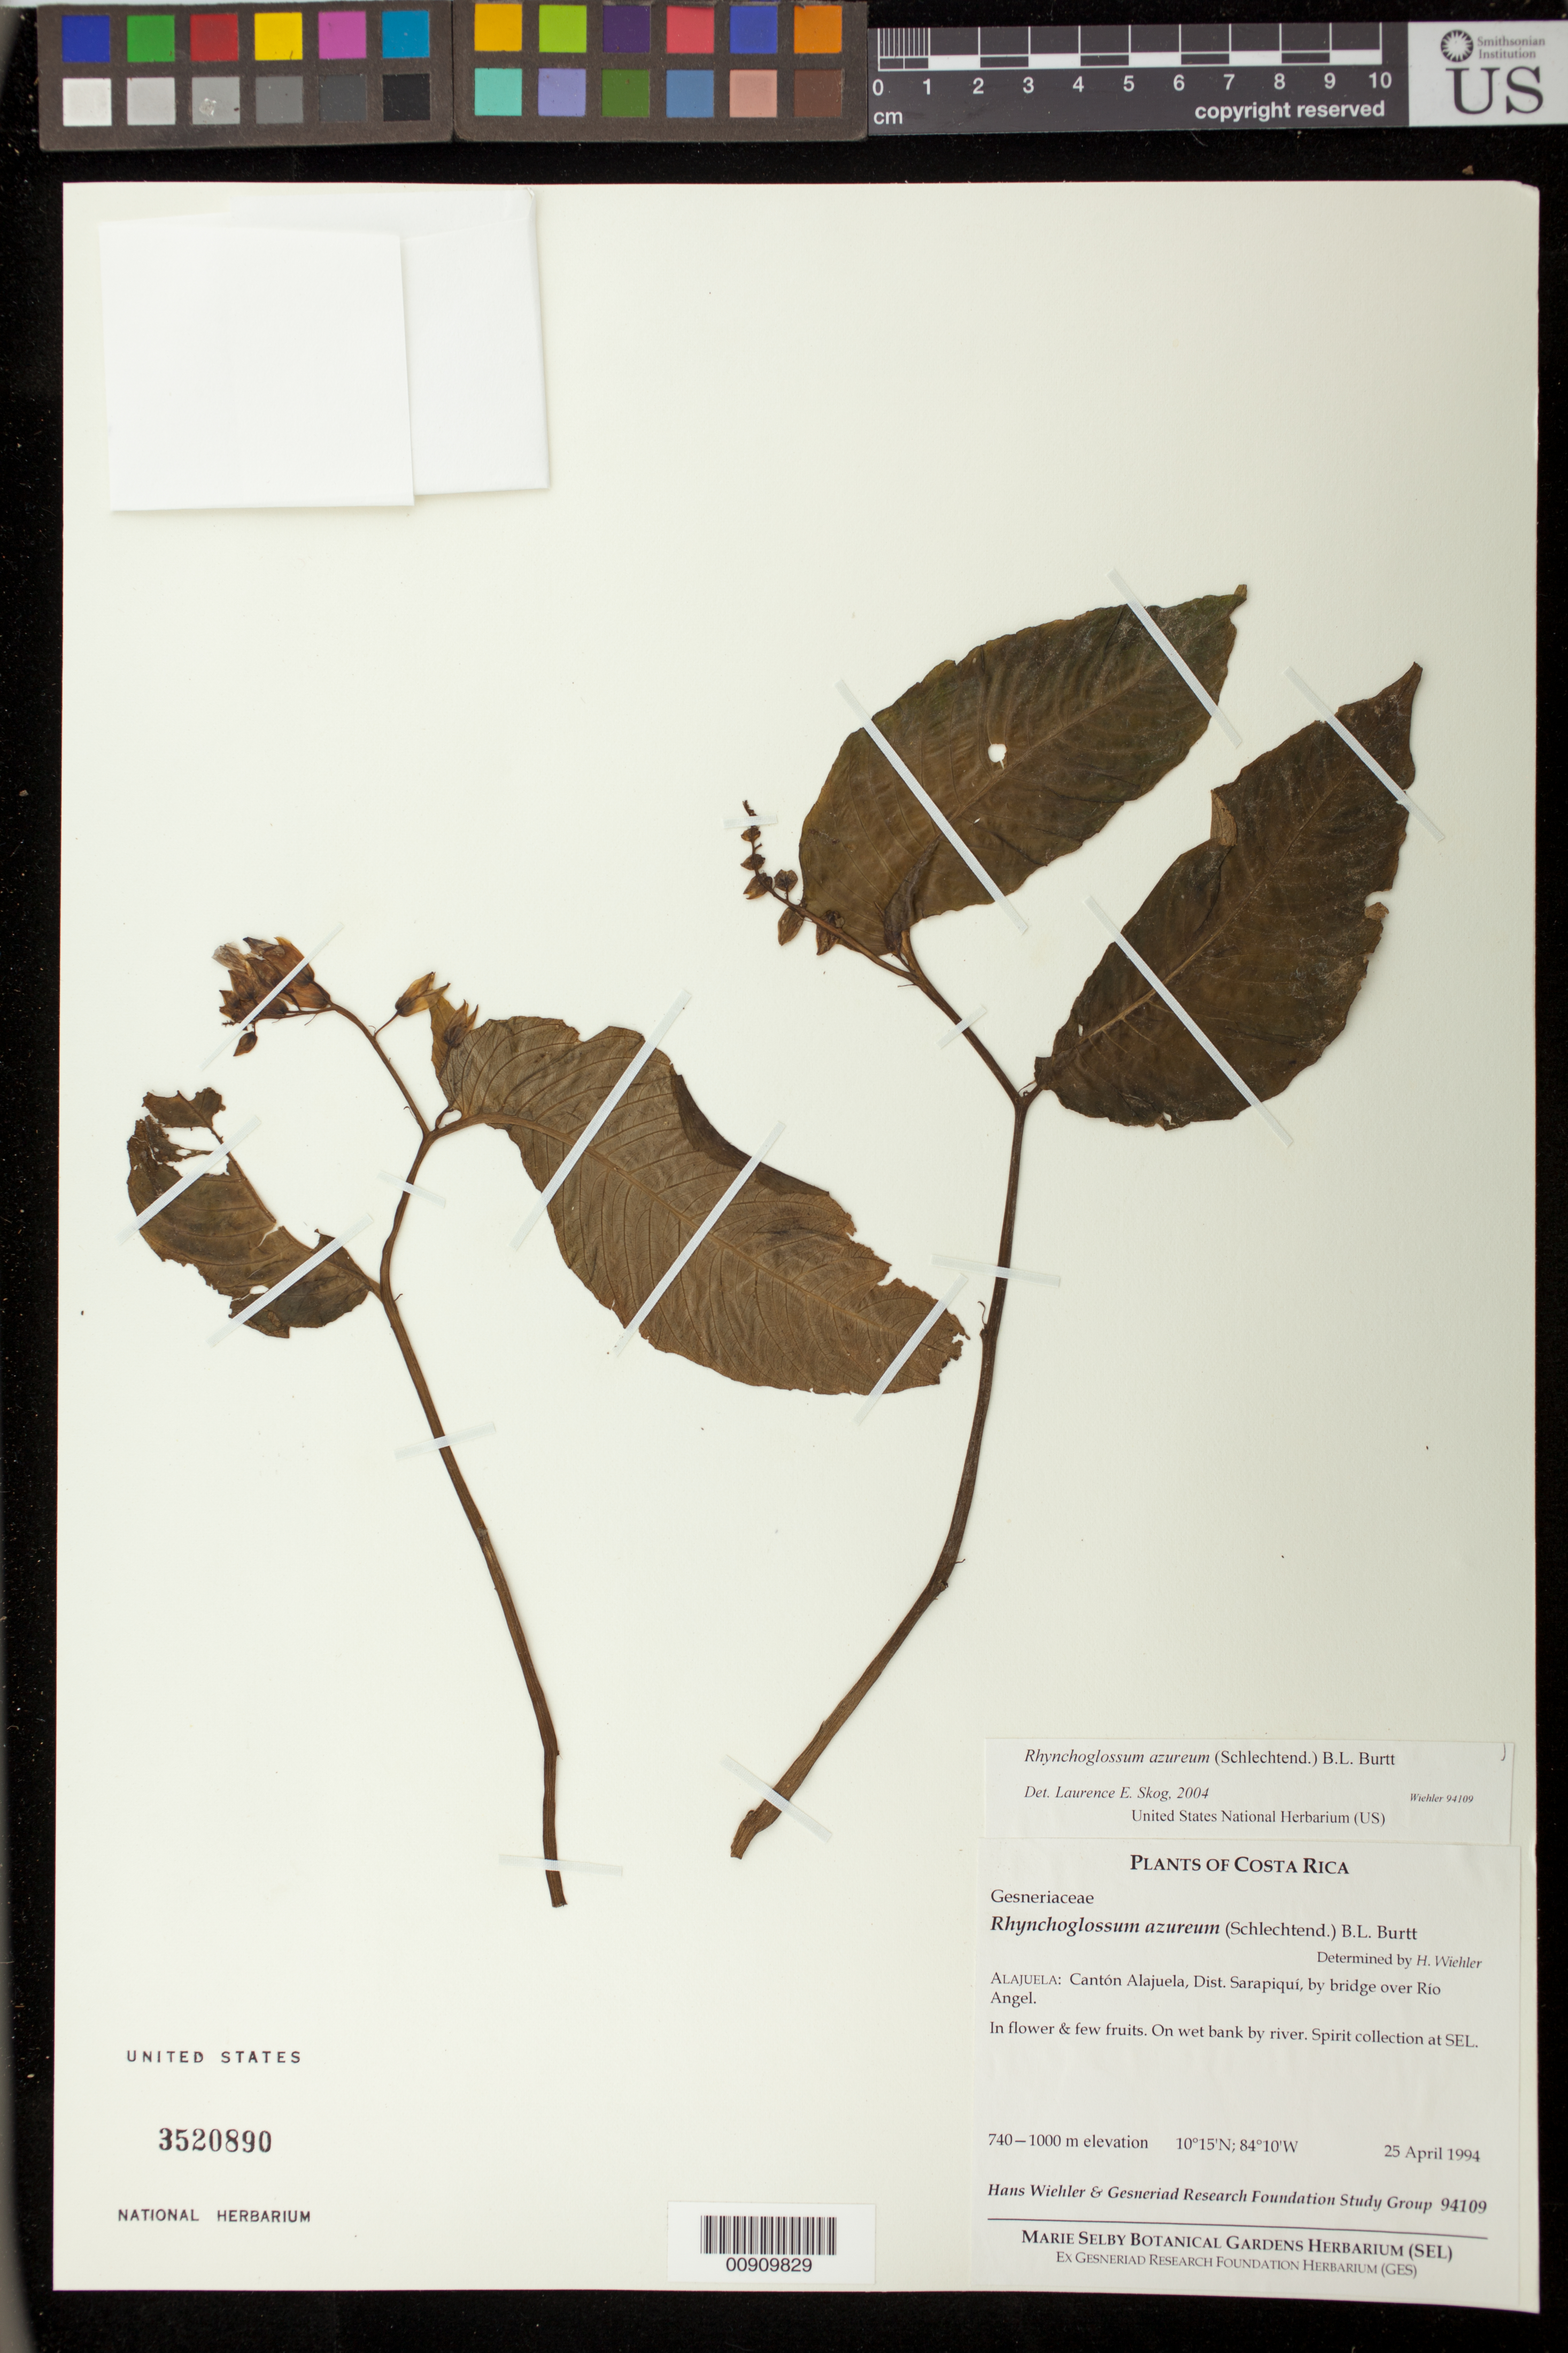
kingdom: Plantae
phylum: Tracheophyta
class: Magnoliopsida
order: Lamiales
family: Gesneriaceae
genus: Rhynchoglossum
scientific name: Rhynchoglossum azureum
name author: (Schltdl.) B.L. Burtt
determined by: Skog, Laurence E.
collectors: H. J. Wiehler & GRF Study Group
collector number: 94109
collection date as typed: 25 Apr 1994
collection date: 1994-04-25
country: Costa Rica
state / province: Alajuela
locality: Alajeuela: Cantón Alajuela, Dist. Sarapiquí, by bridge over Rio Angel.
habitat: On wet bank by river.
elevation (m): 740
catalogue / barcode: US 3520890